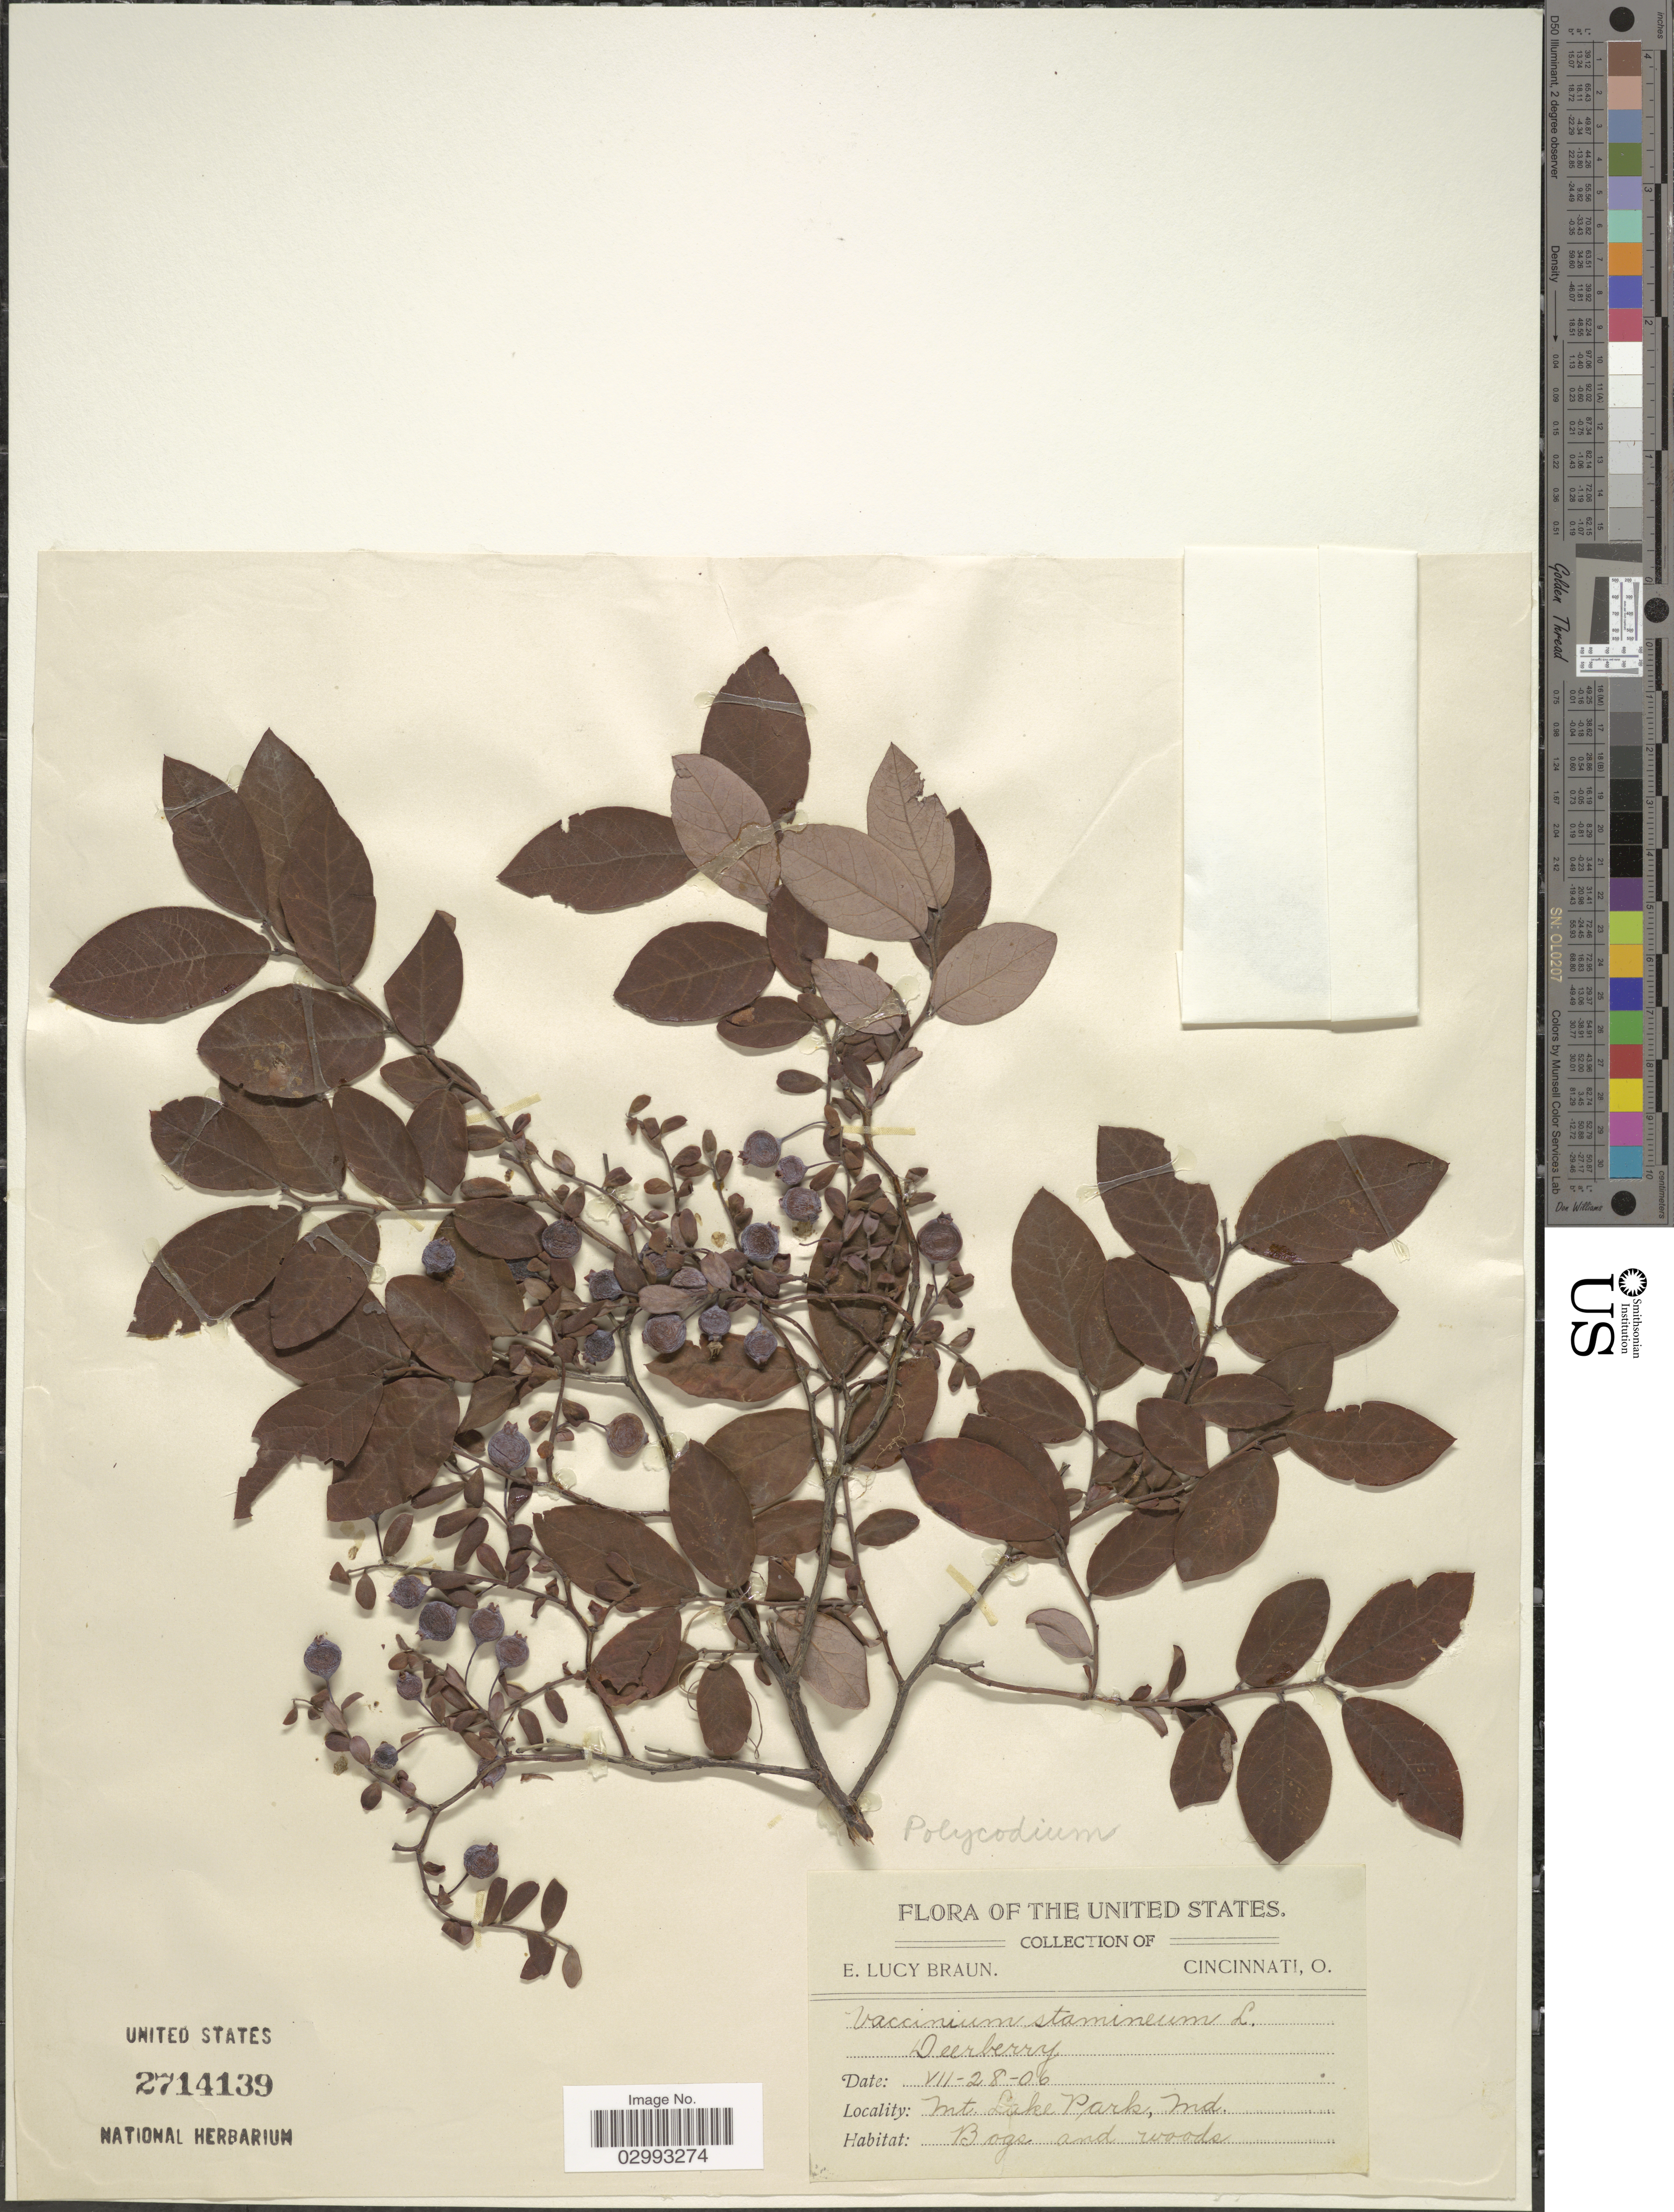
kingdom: Plantae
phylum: Tracheophyta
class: Magnoliopsida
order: Ericales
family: Ericaceae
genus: Polycodium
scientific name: Polycodium stamineum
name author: (L.) Greene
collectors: E. L. Braun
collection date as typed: Transcribed d/m/y: 28/7/6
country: United States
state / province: Maryland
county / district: Garrett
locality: Mt. Lake Park.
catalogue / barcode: US 2714139